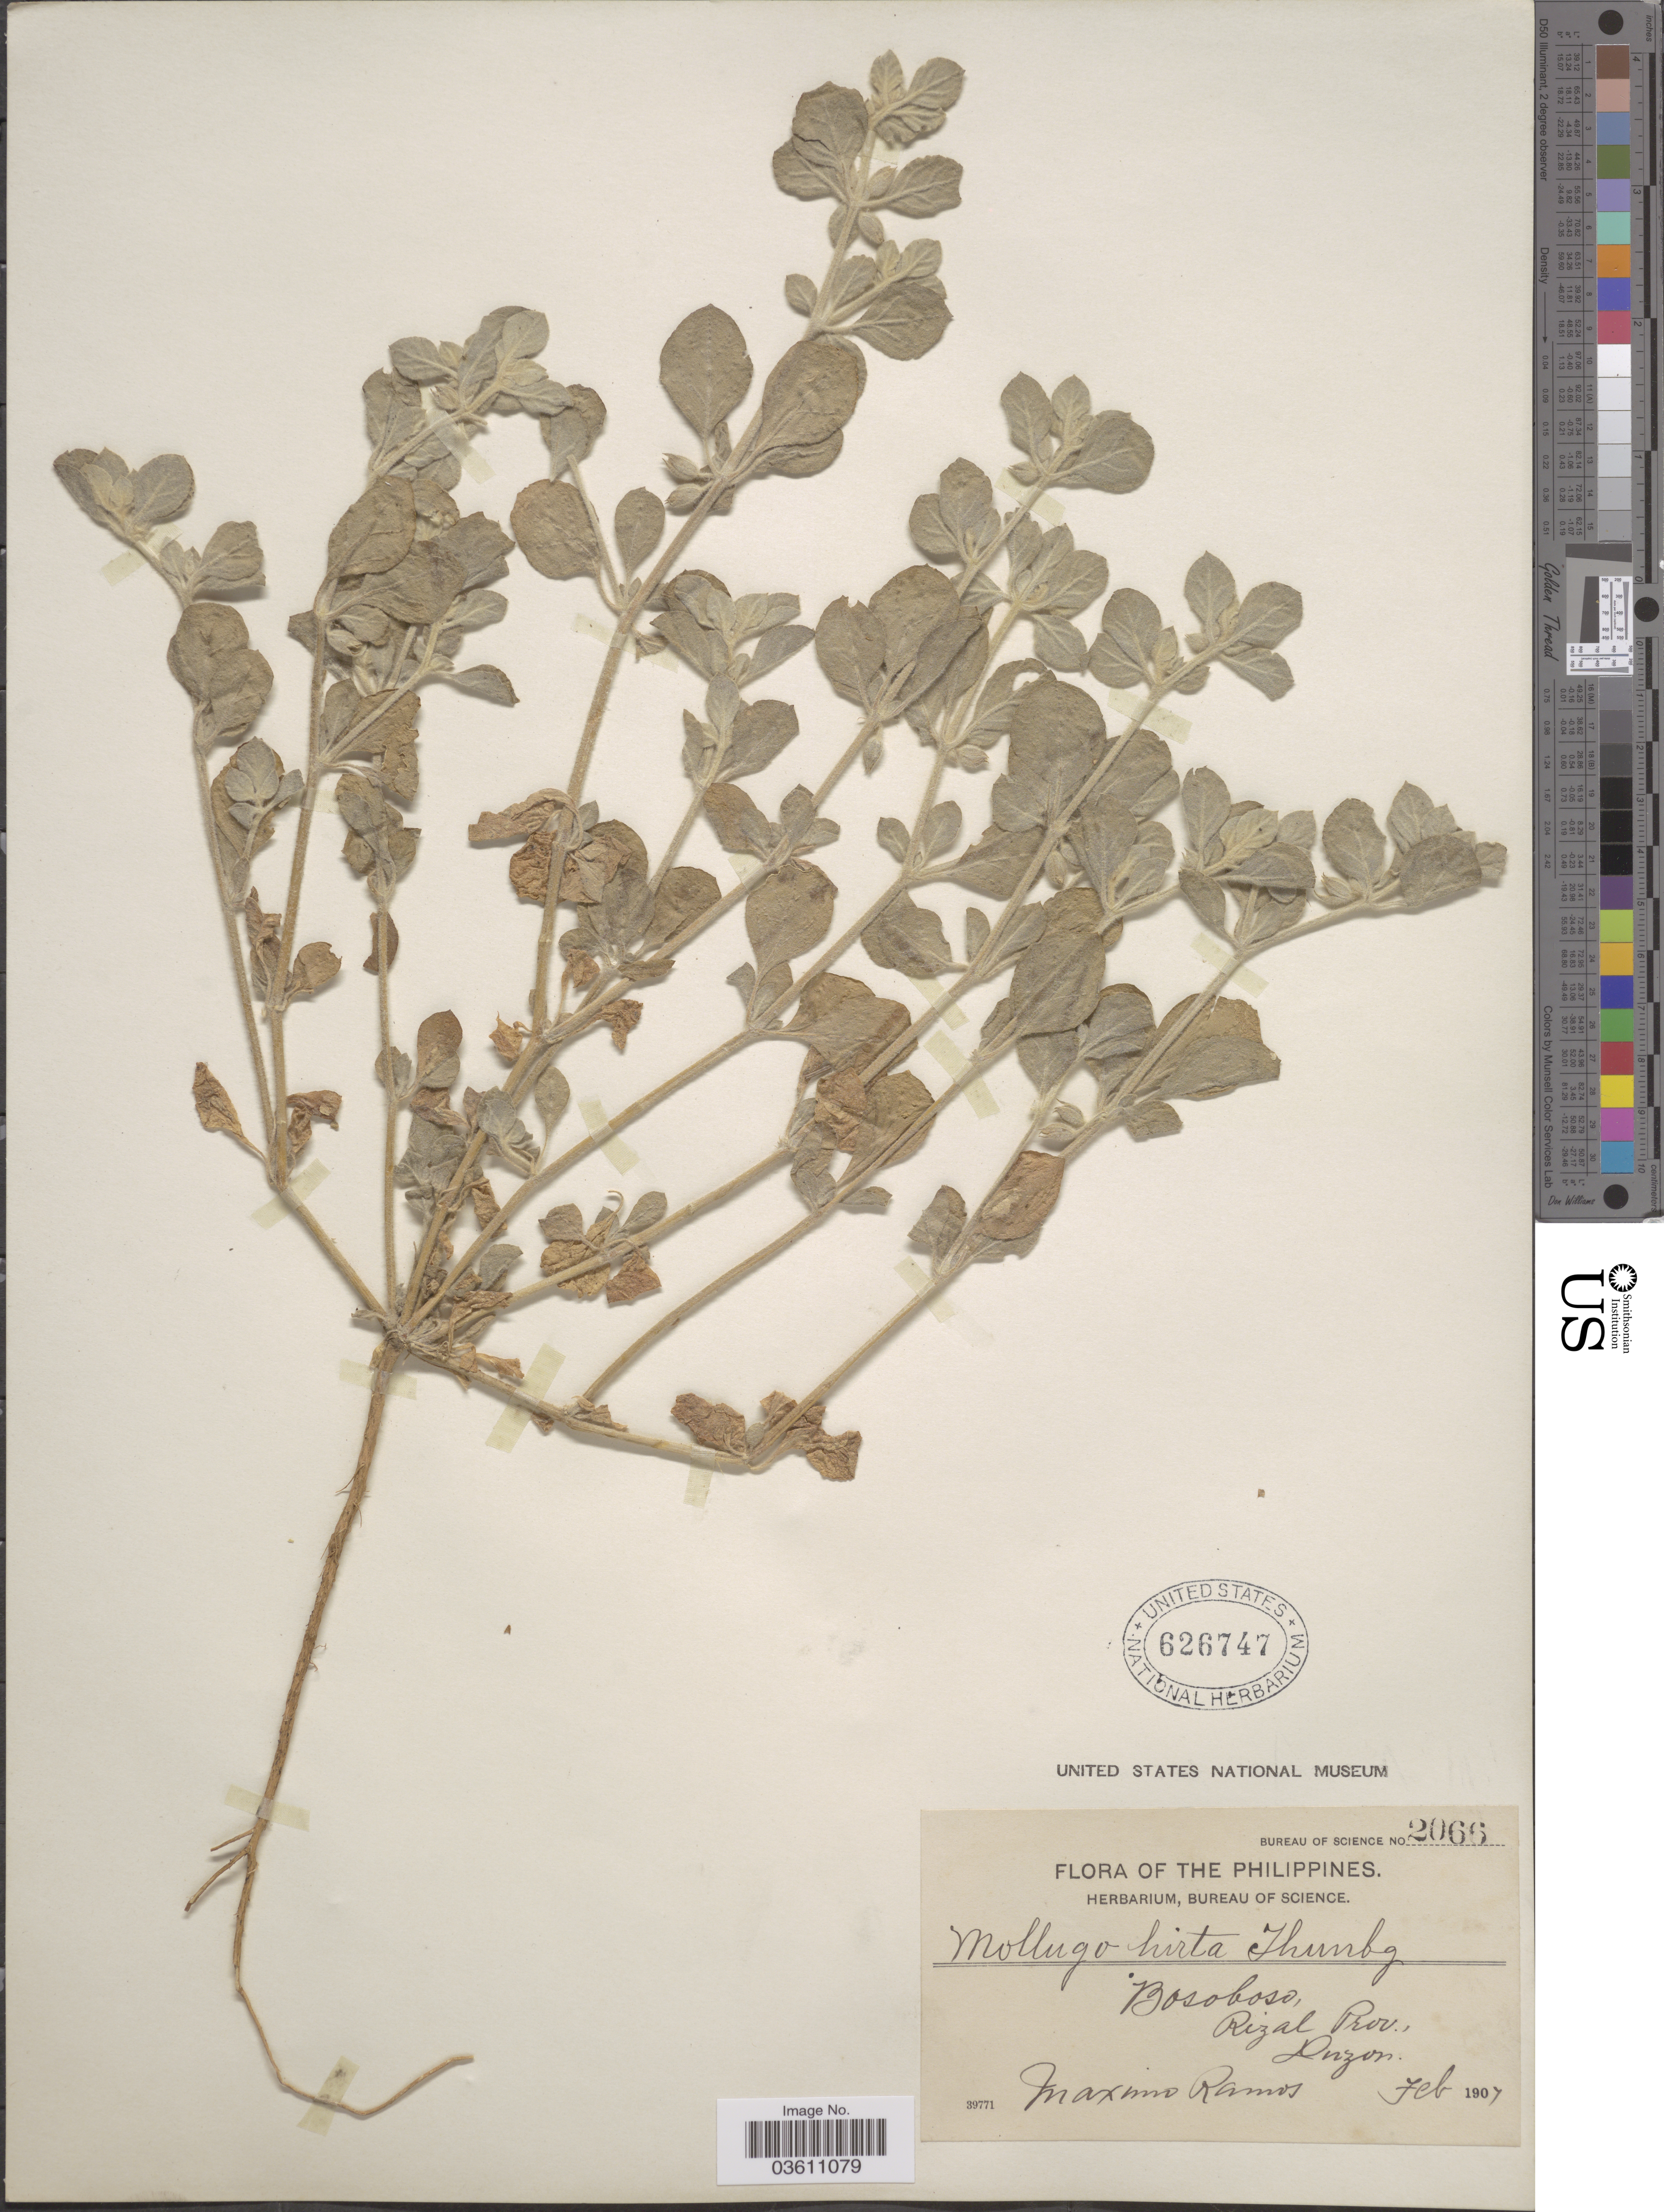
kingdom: Plantae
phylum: Tracheophyta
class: Magnoliopsida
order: Caryophyllales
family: Molluginaceae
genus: Glinus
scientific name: Glinus lotoides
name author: L.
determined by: Strong, Mark T., (BOT), Smithsonian Institution - National Museum of Natural History (UNITED STATES)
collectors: M. Ramos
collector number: Bureau of Science 2066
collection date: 1907-02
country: Philippines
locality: Bosoboso, Rizal Prov., Luzon.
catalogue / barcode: US 626747